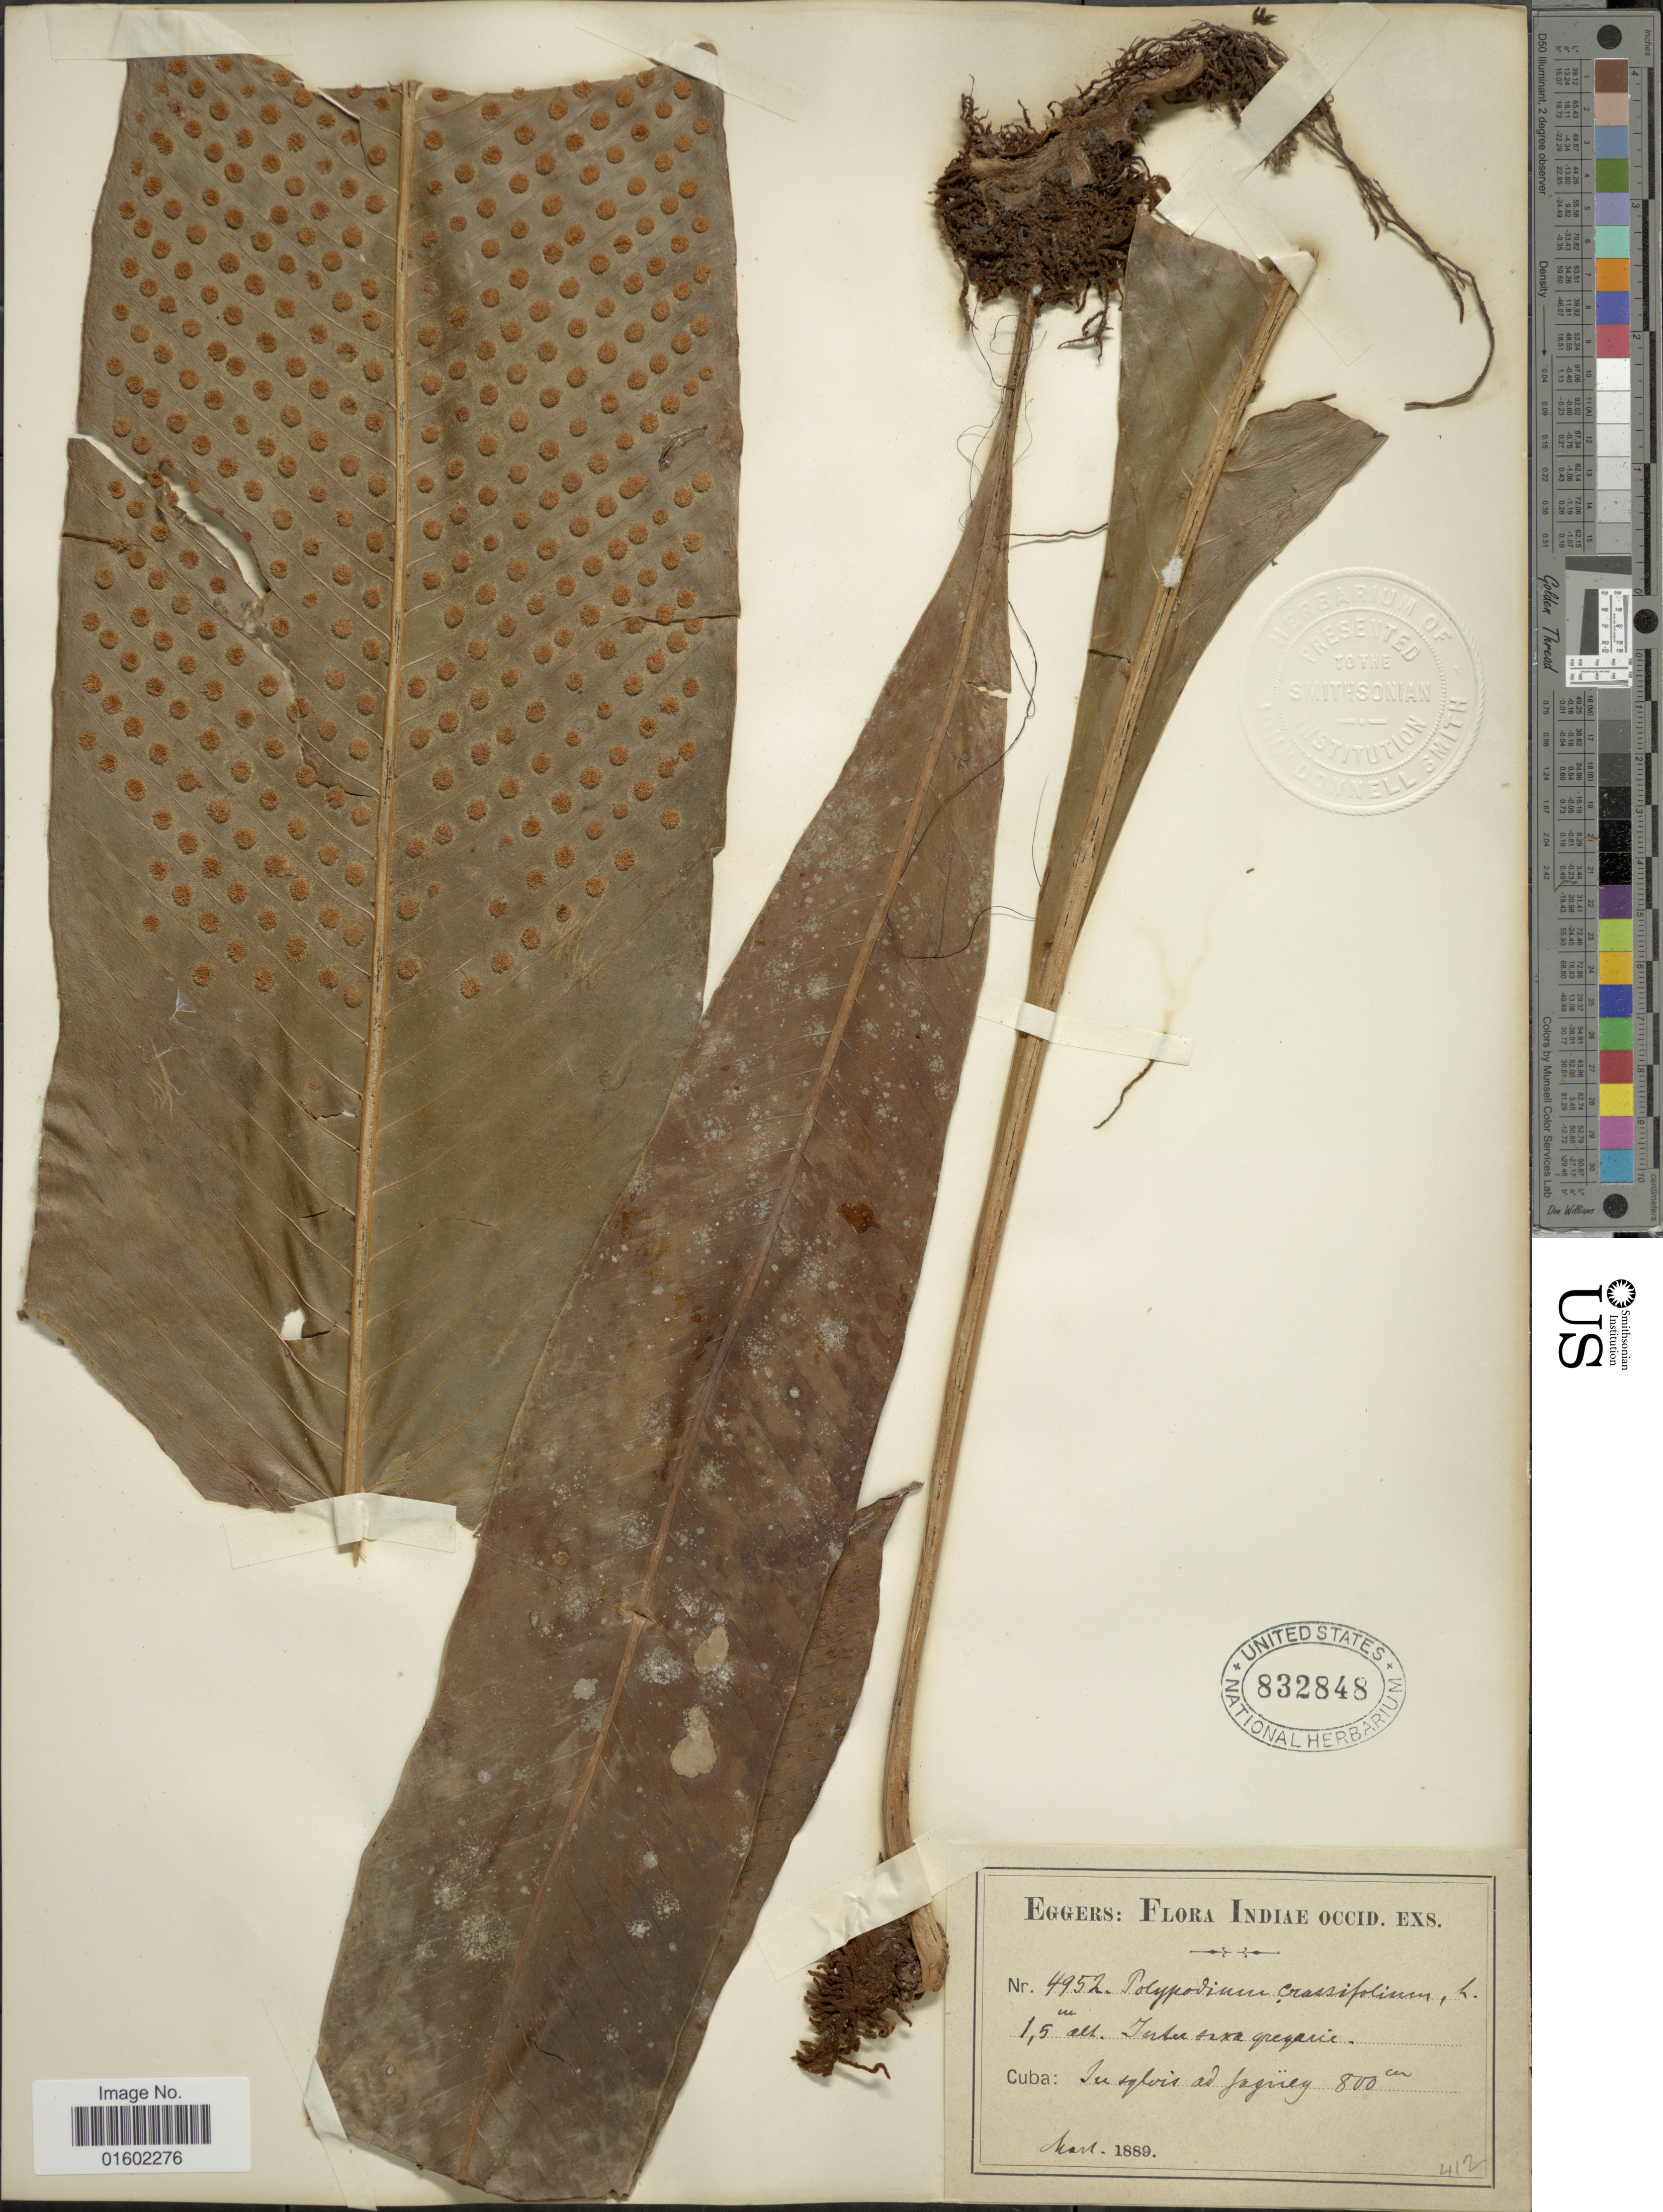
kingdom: Plantae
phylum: Tracheophyta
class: Polypodiopsida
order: Polypodiales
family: Polypodiaceae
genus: Niphidium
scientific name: Niphidium crassifolium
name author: (L.) Lellinger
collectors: -. Eggers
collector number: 4952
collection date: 1889-03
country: Cuba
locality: In sylvis ad Jagüey.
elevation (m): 800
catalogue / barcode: US 832848